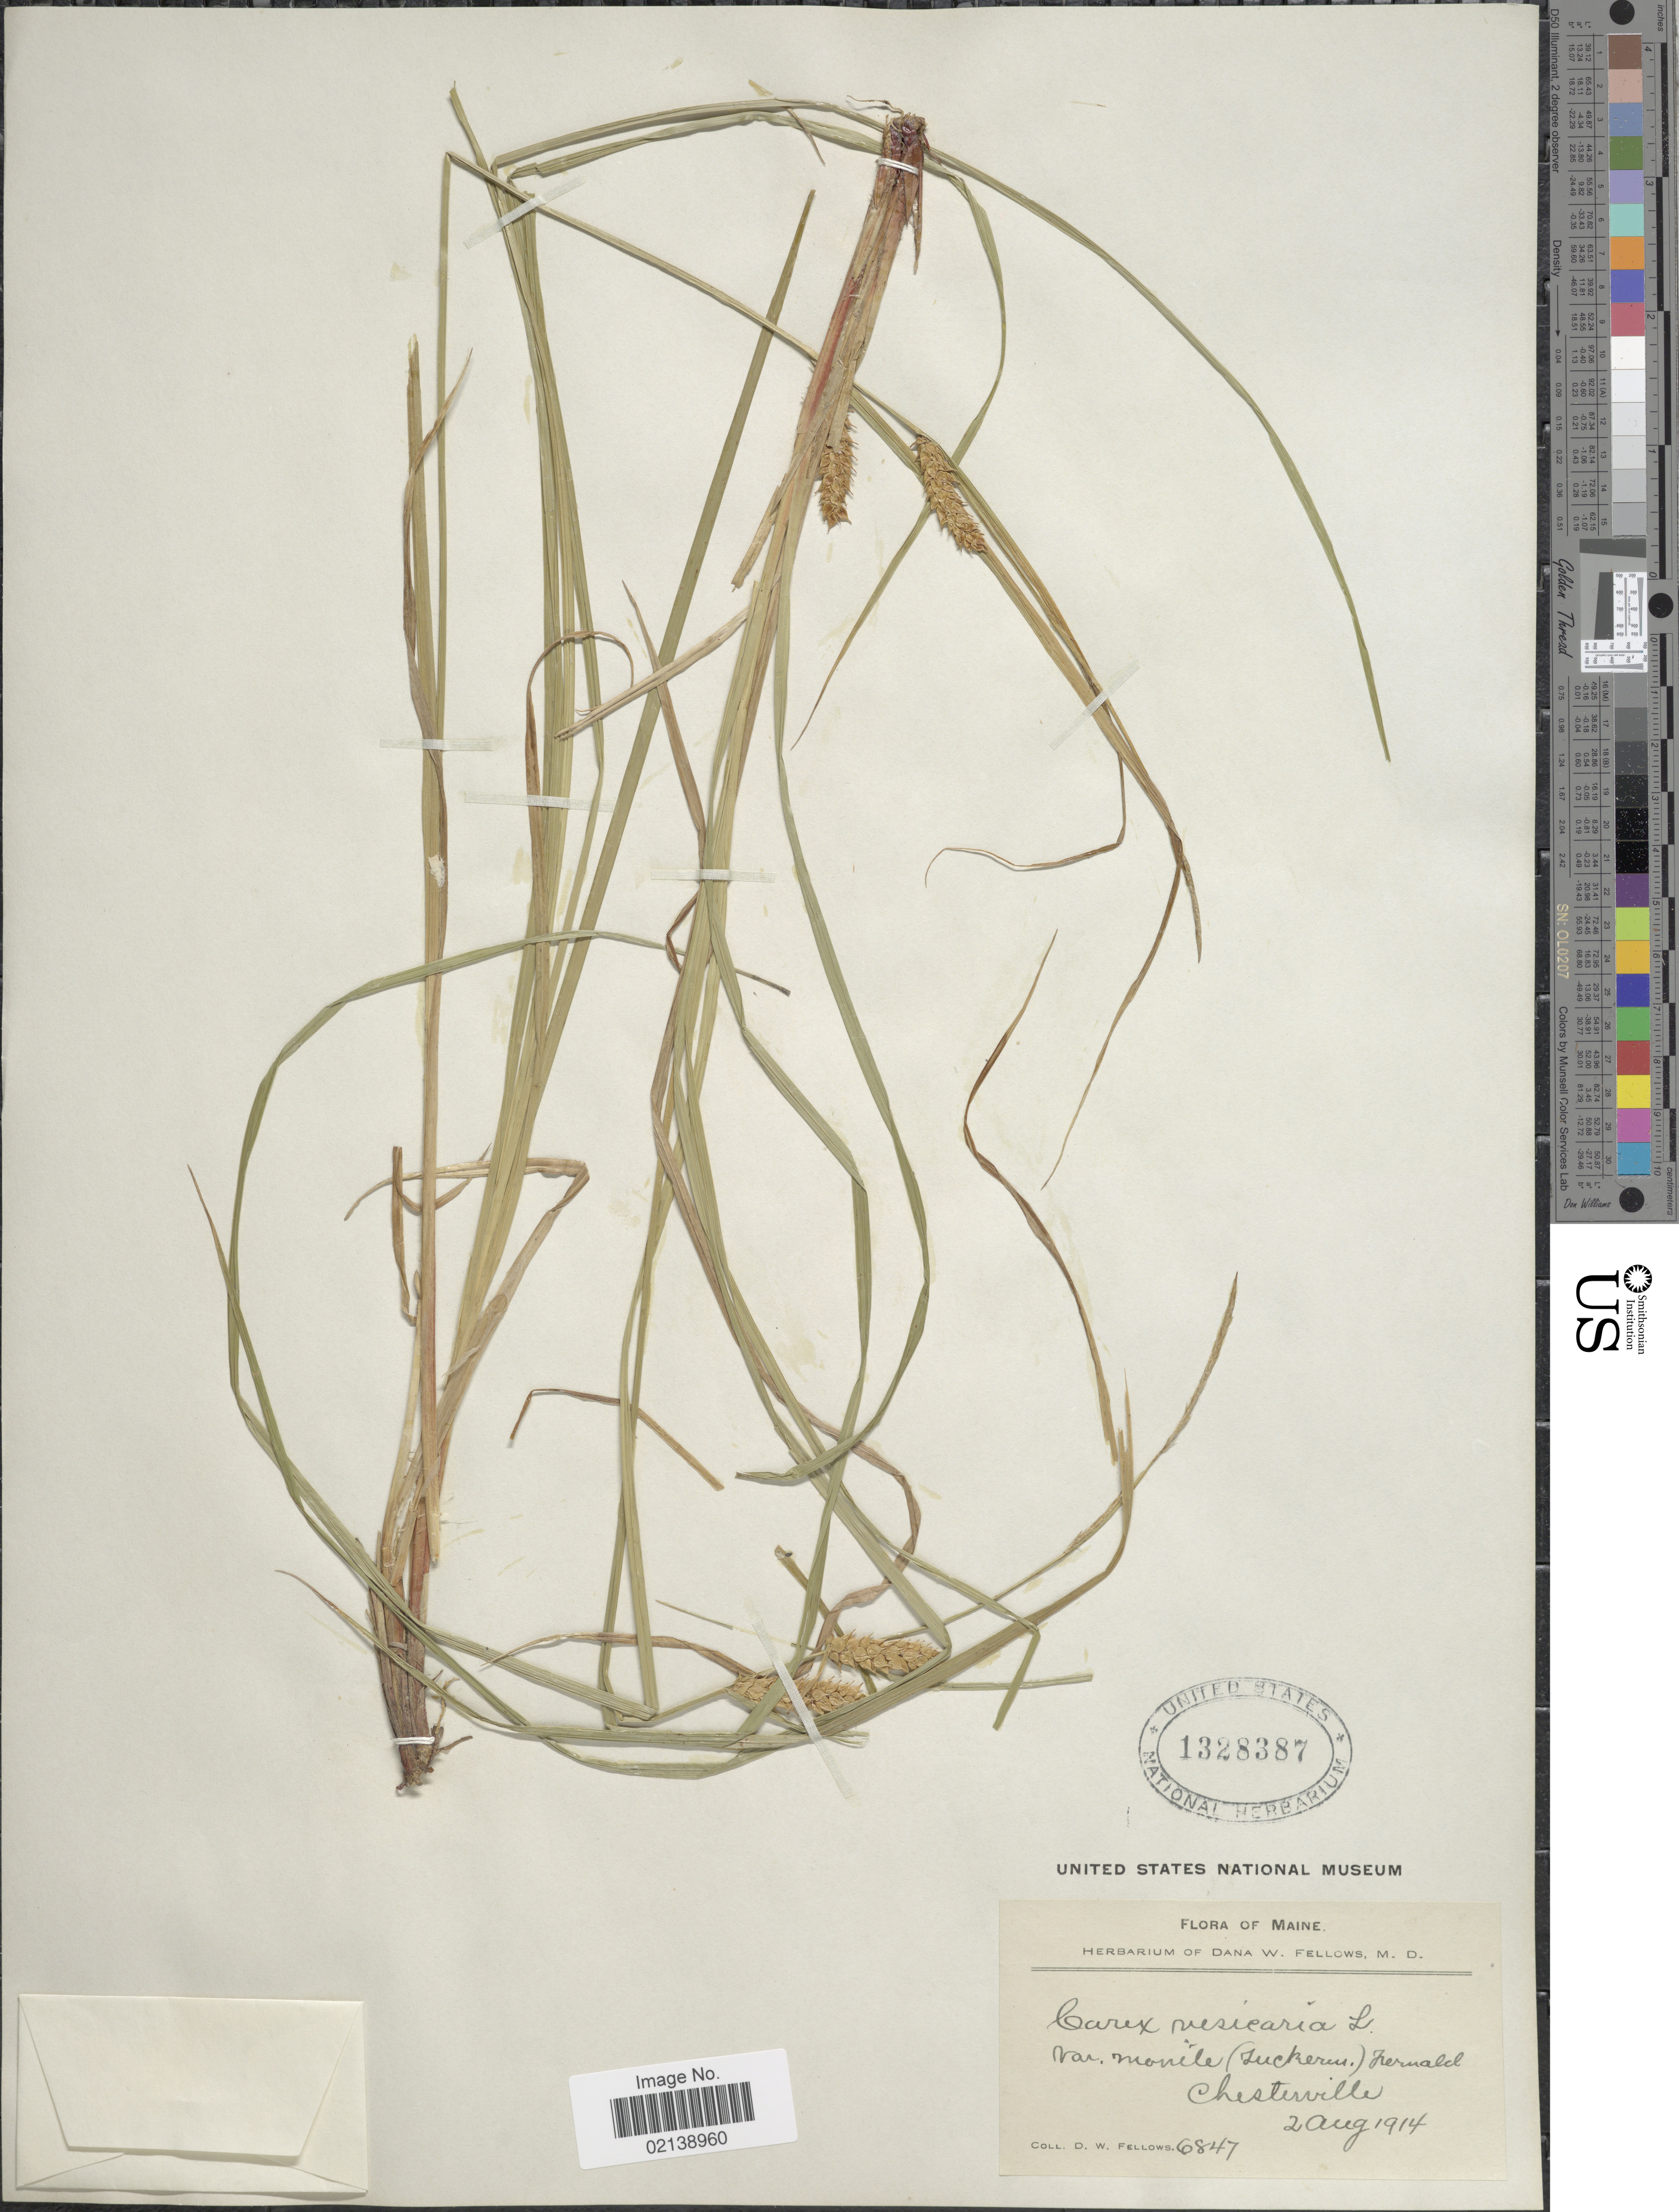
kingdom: Plantae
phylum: Tracheophyta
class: Liliopsida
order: Poales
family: Cyperaceae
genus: Carex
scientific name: Carex vesicaria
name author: L.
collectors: D. W. Fellows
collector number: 6847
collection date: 1914-08-02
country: United States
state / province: Maine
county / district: Franklin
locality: Chesterville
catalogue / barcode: US 1328387